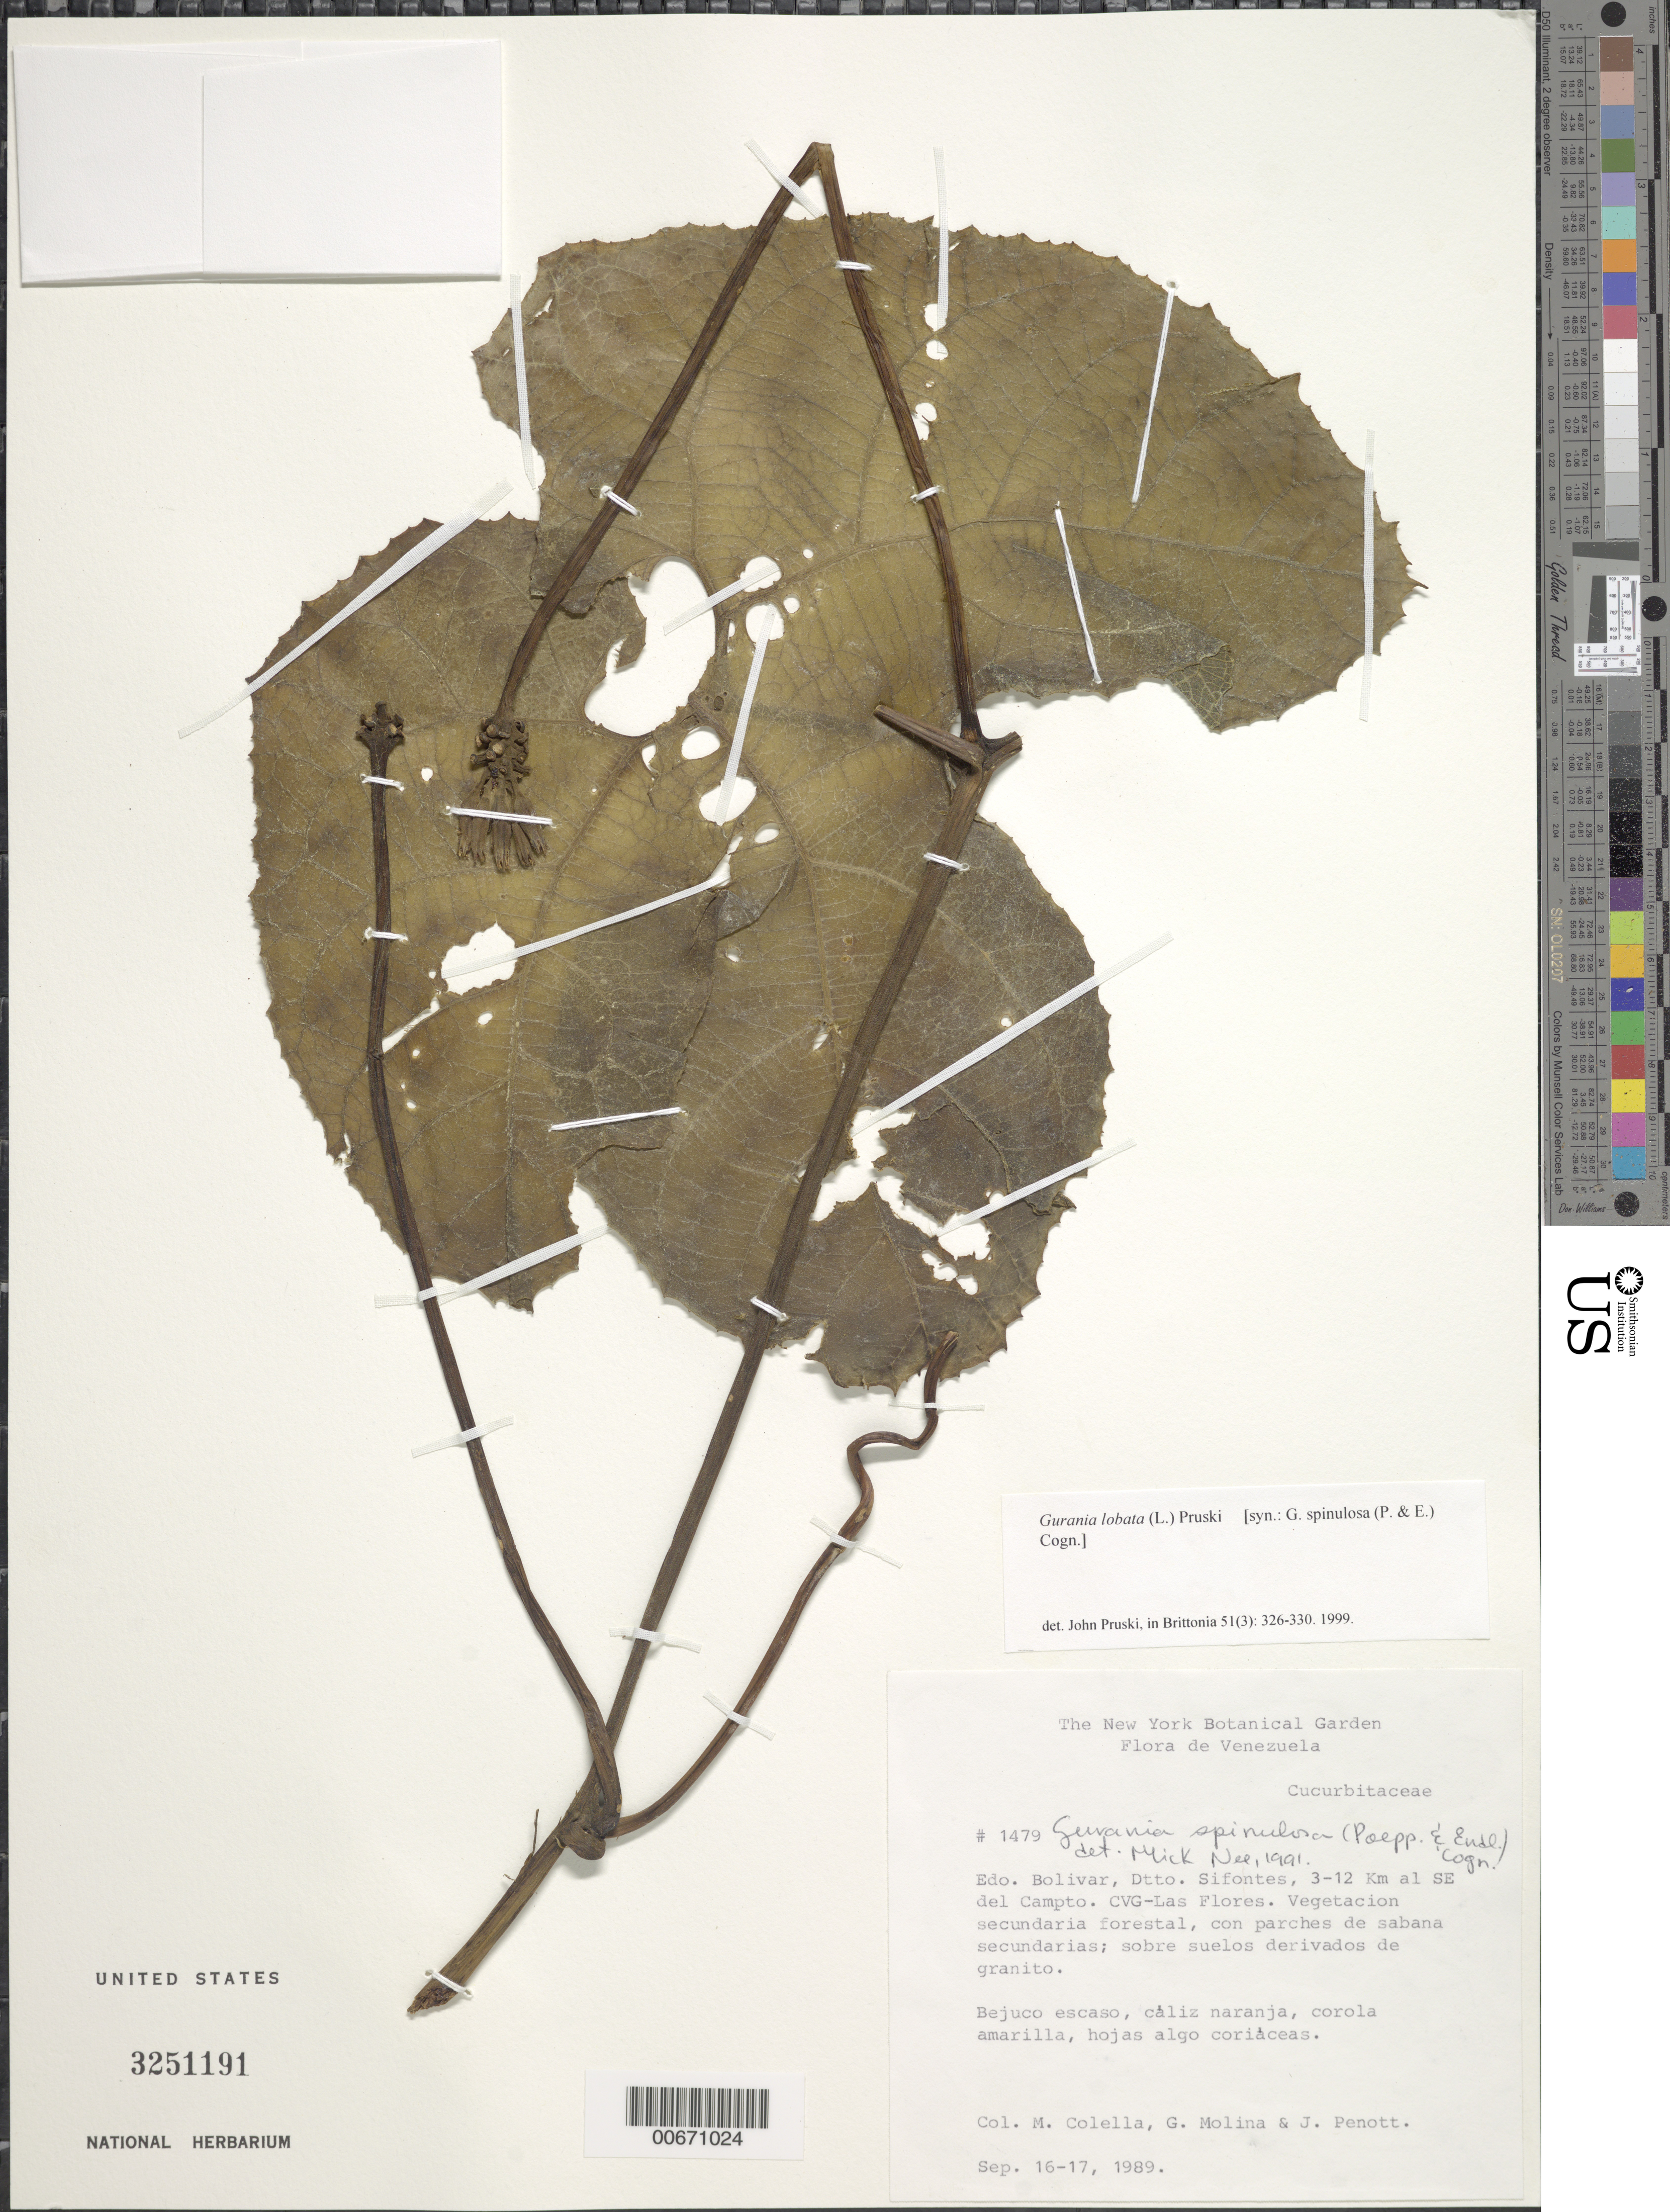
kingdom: Plantae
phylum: Tracheophyta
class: Magnoliopsida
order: Cucurbitales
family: Cucurbitaceae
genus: Gurania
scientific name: Gurania lobata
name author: (L.) Pruski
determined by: Pruski, J. F.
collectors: M. Colella, G. I. Molina & J. Penott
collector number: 1479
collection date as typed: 16-Sep-89 to 17-Sep-89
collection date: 1989-09-16/1989-09-17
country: Venezuela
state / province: Bolívar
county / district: Sifontes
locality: Campto. CVG-Las Flores, 3-12 km SE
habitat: Forest secondary vegetation, con parches de sabana secundarias; sobre suelos derivados de granito;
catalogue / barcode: US 3251191